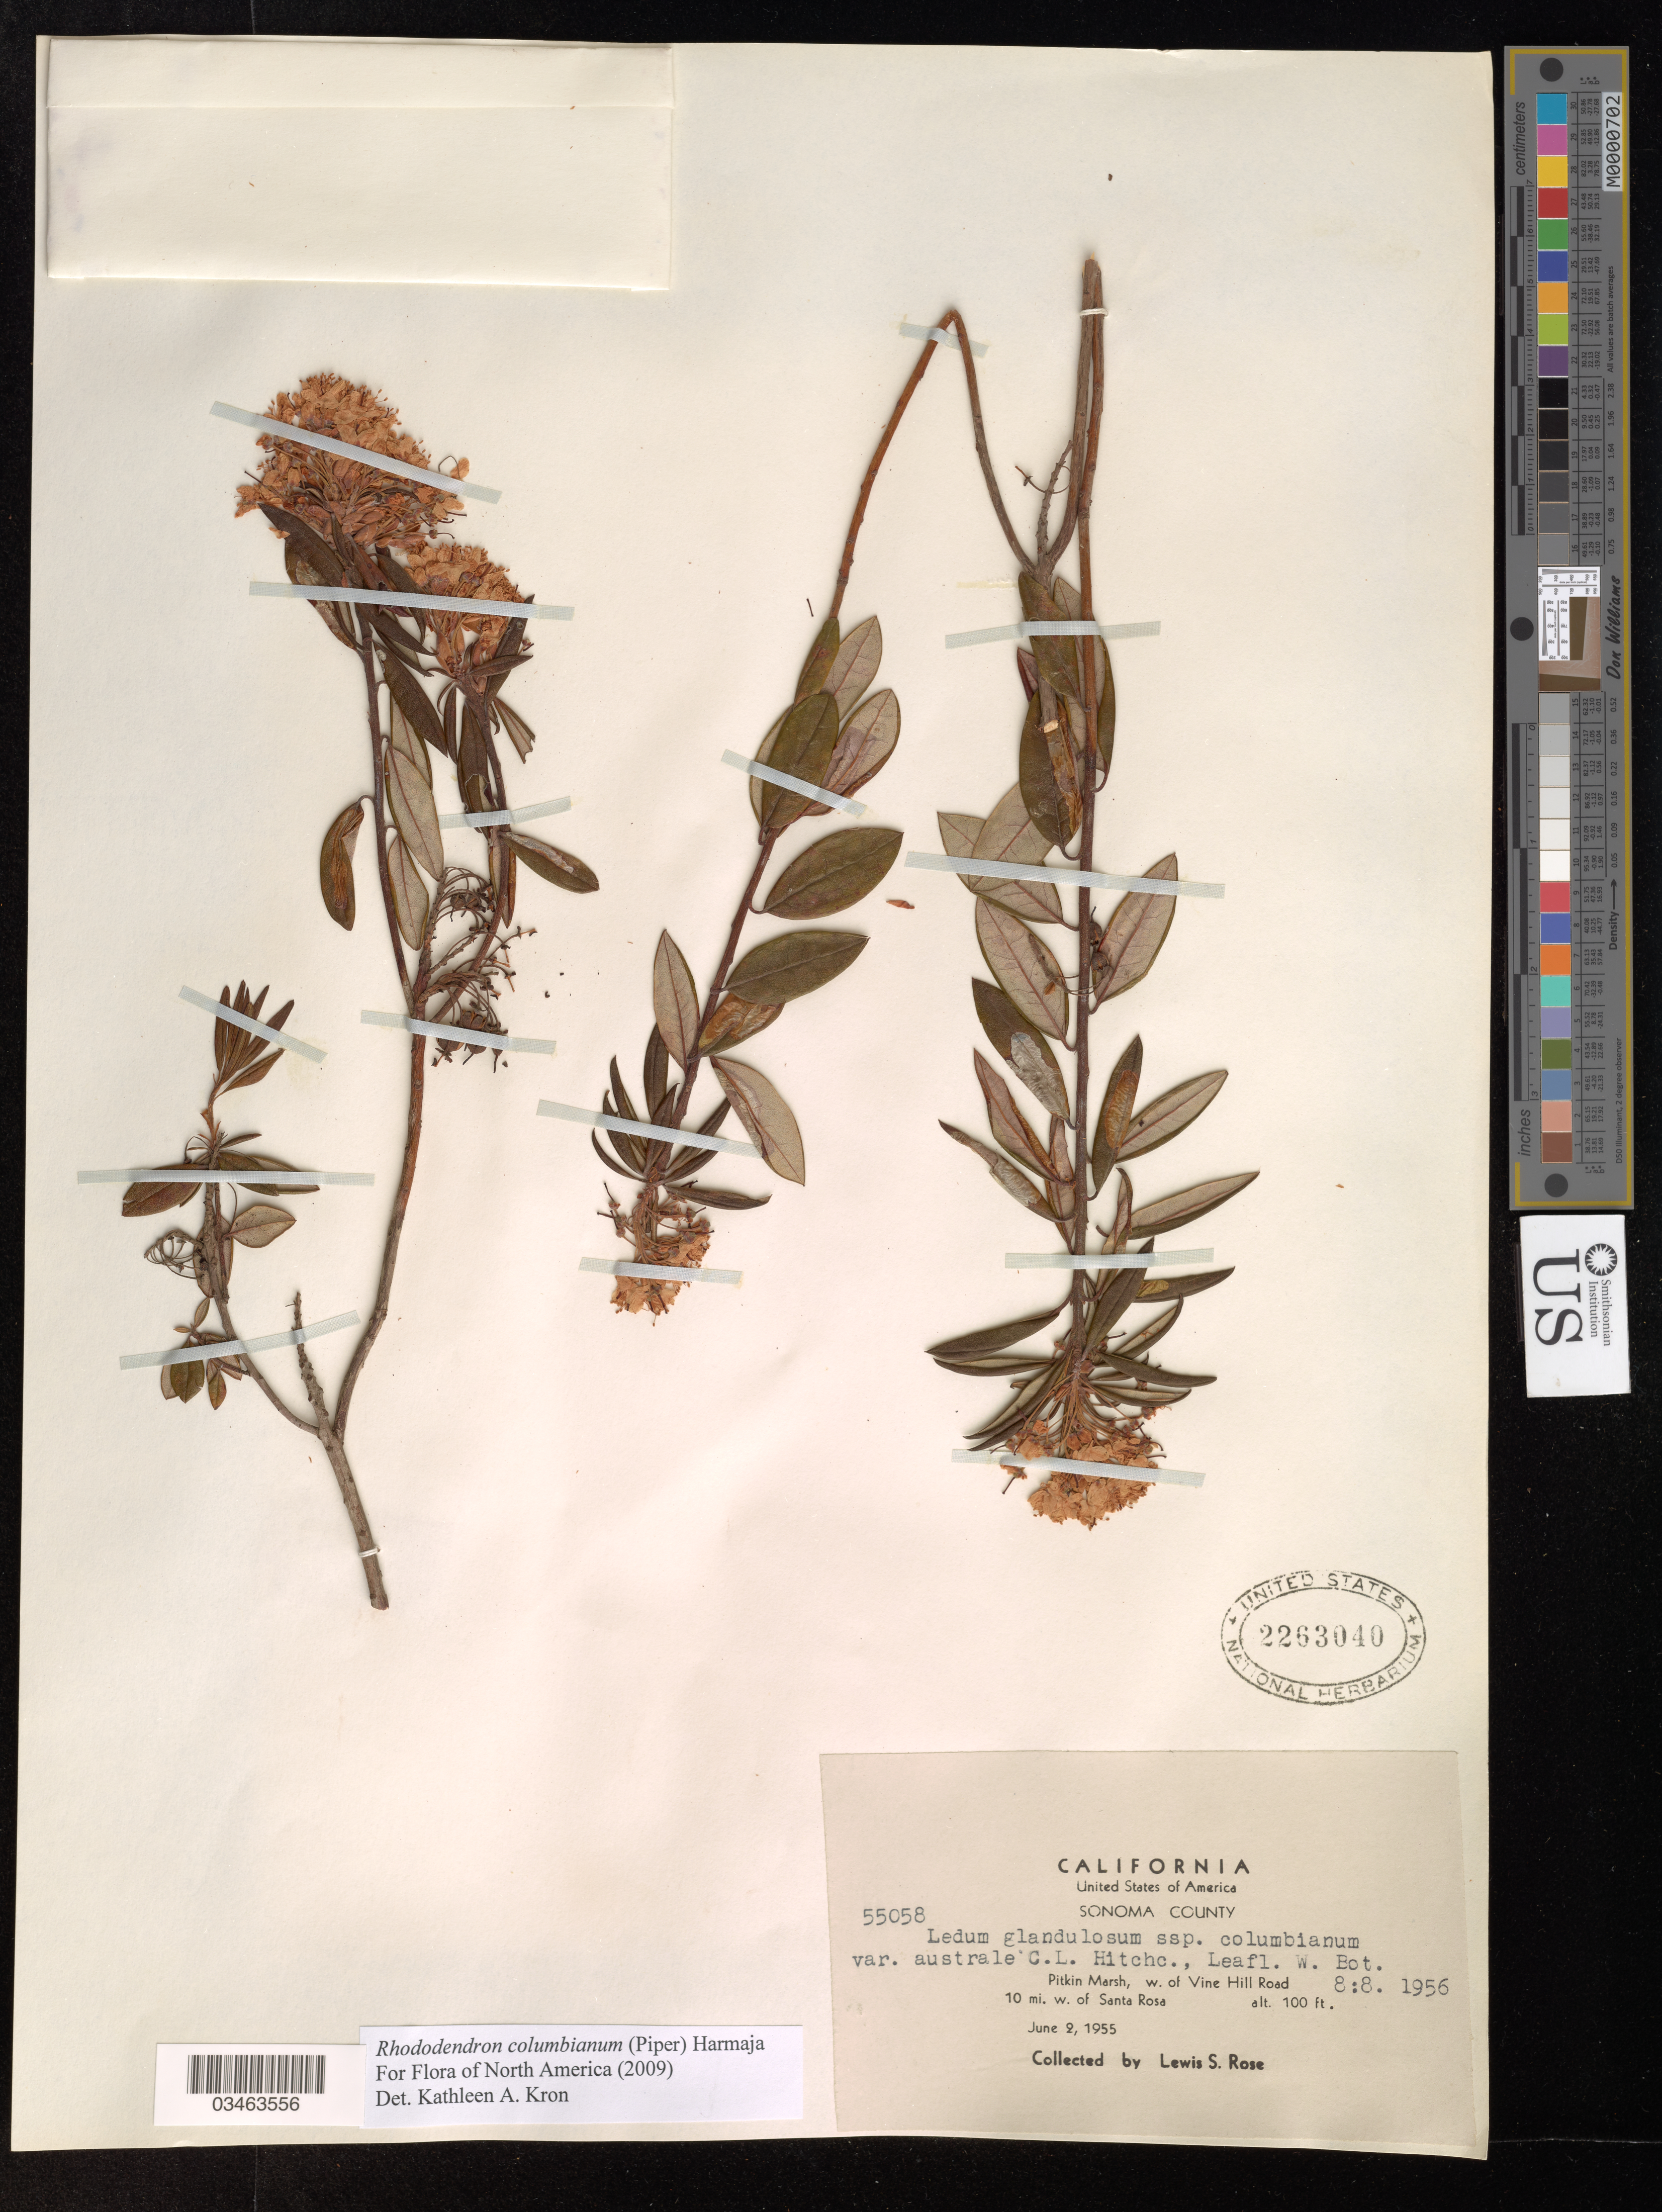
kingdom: Plantae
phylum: Tracheophyta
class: Magnoliopsida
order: Ericales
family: Ericaceae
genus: Rhododendron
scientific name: Rhododendron columbianum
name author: (Piper) Harmaja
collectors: L. S. Rose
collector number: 55058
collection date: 1955-06-02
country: United States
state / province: California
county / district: Sonoma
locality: Sonoma County. Pitkin Marsh, w. of Vine Hill Road 10 mi. w. of Santa Rosa.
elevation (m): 30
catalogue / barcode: US 2263040